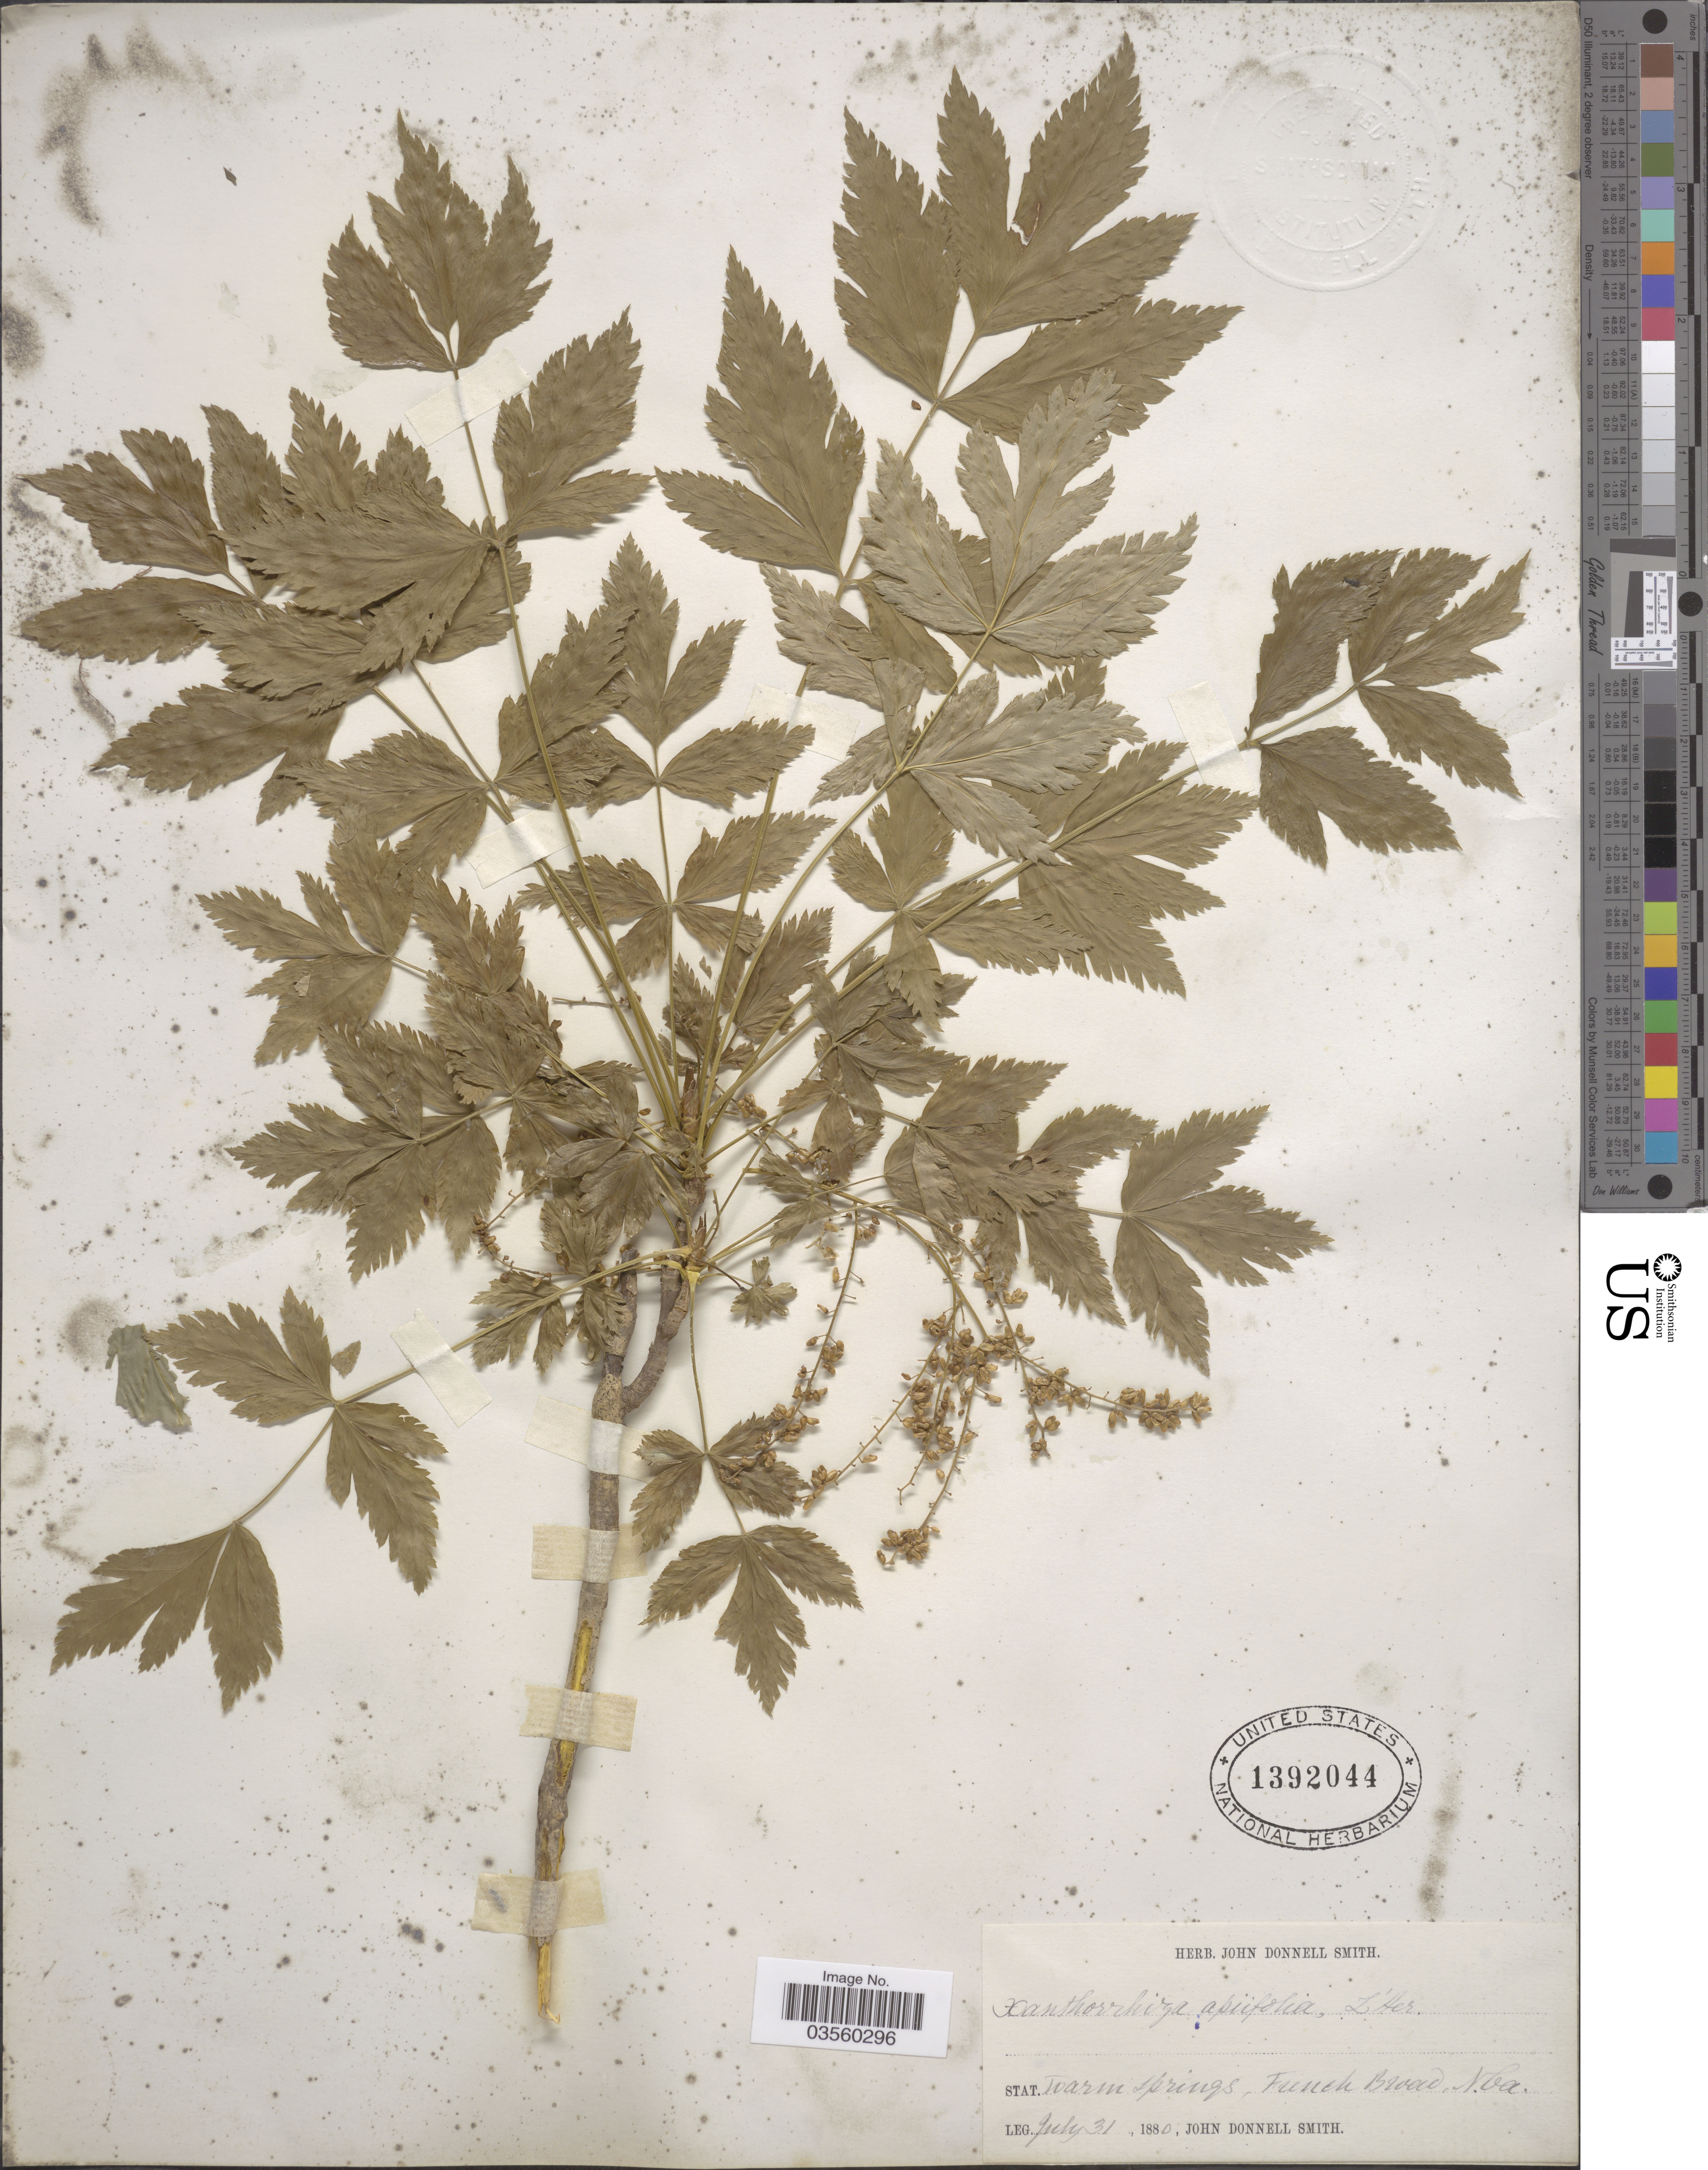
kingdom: Plantae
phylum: Tracheophyta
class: Magnoliopsida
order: Ranunculales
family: Ranunculaceae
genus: Xanthorhiza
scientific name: Xanthorhiza apiifolia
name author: L'Hér.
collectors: J. Donnell Smith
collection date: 1880-07-31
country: United States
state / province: North Carolina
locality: Stat. Warm Springs, French Broad.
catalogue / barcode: US 1392044